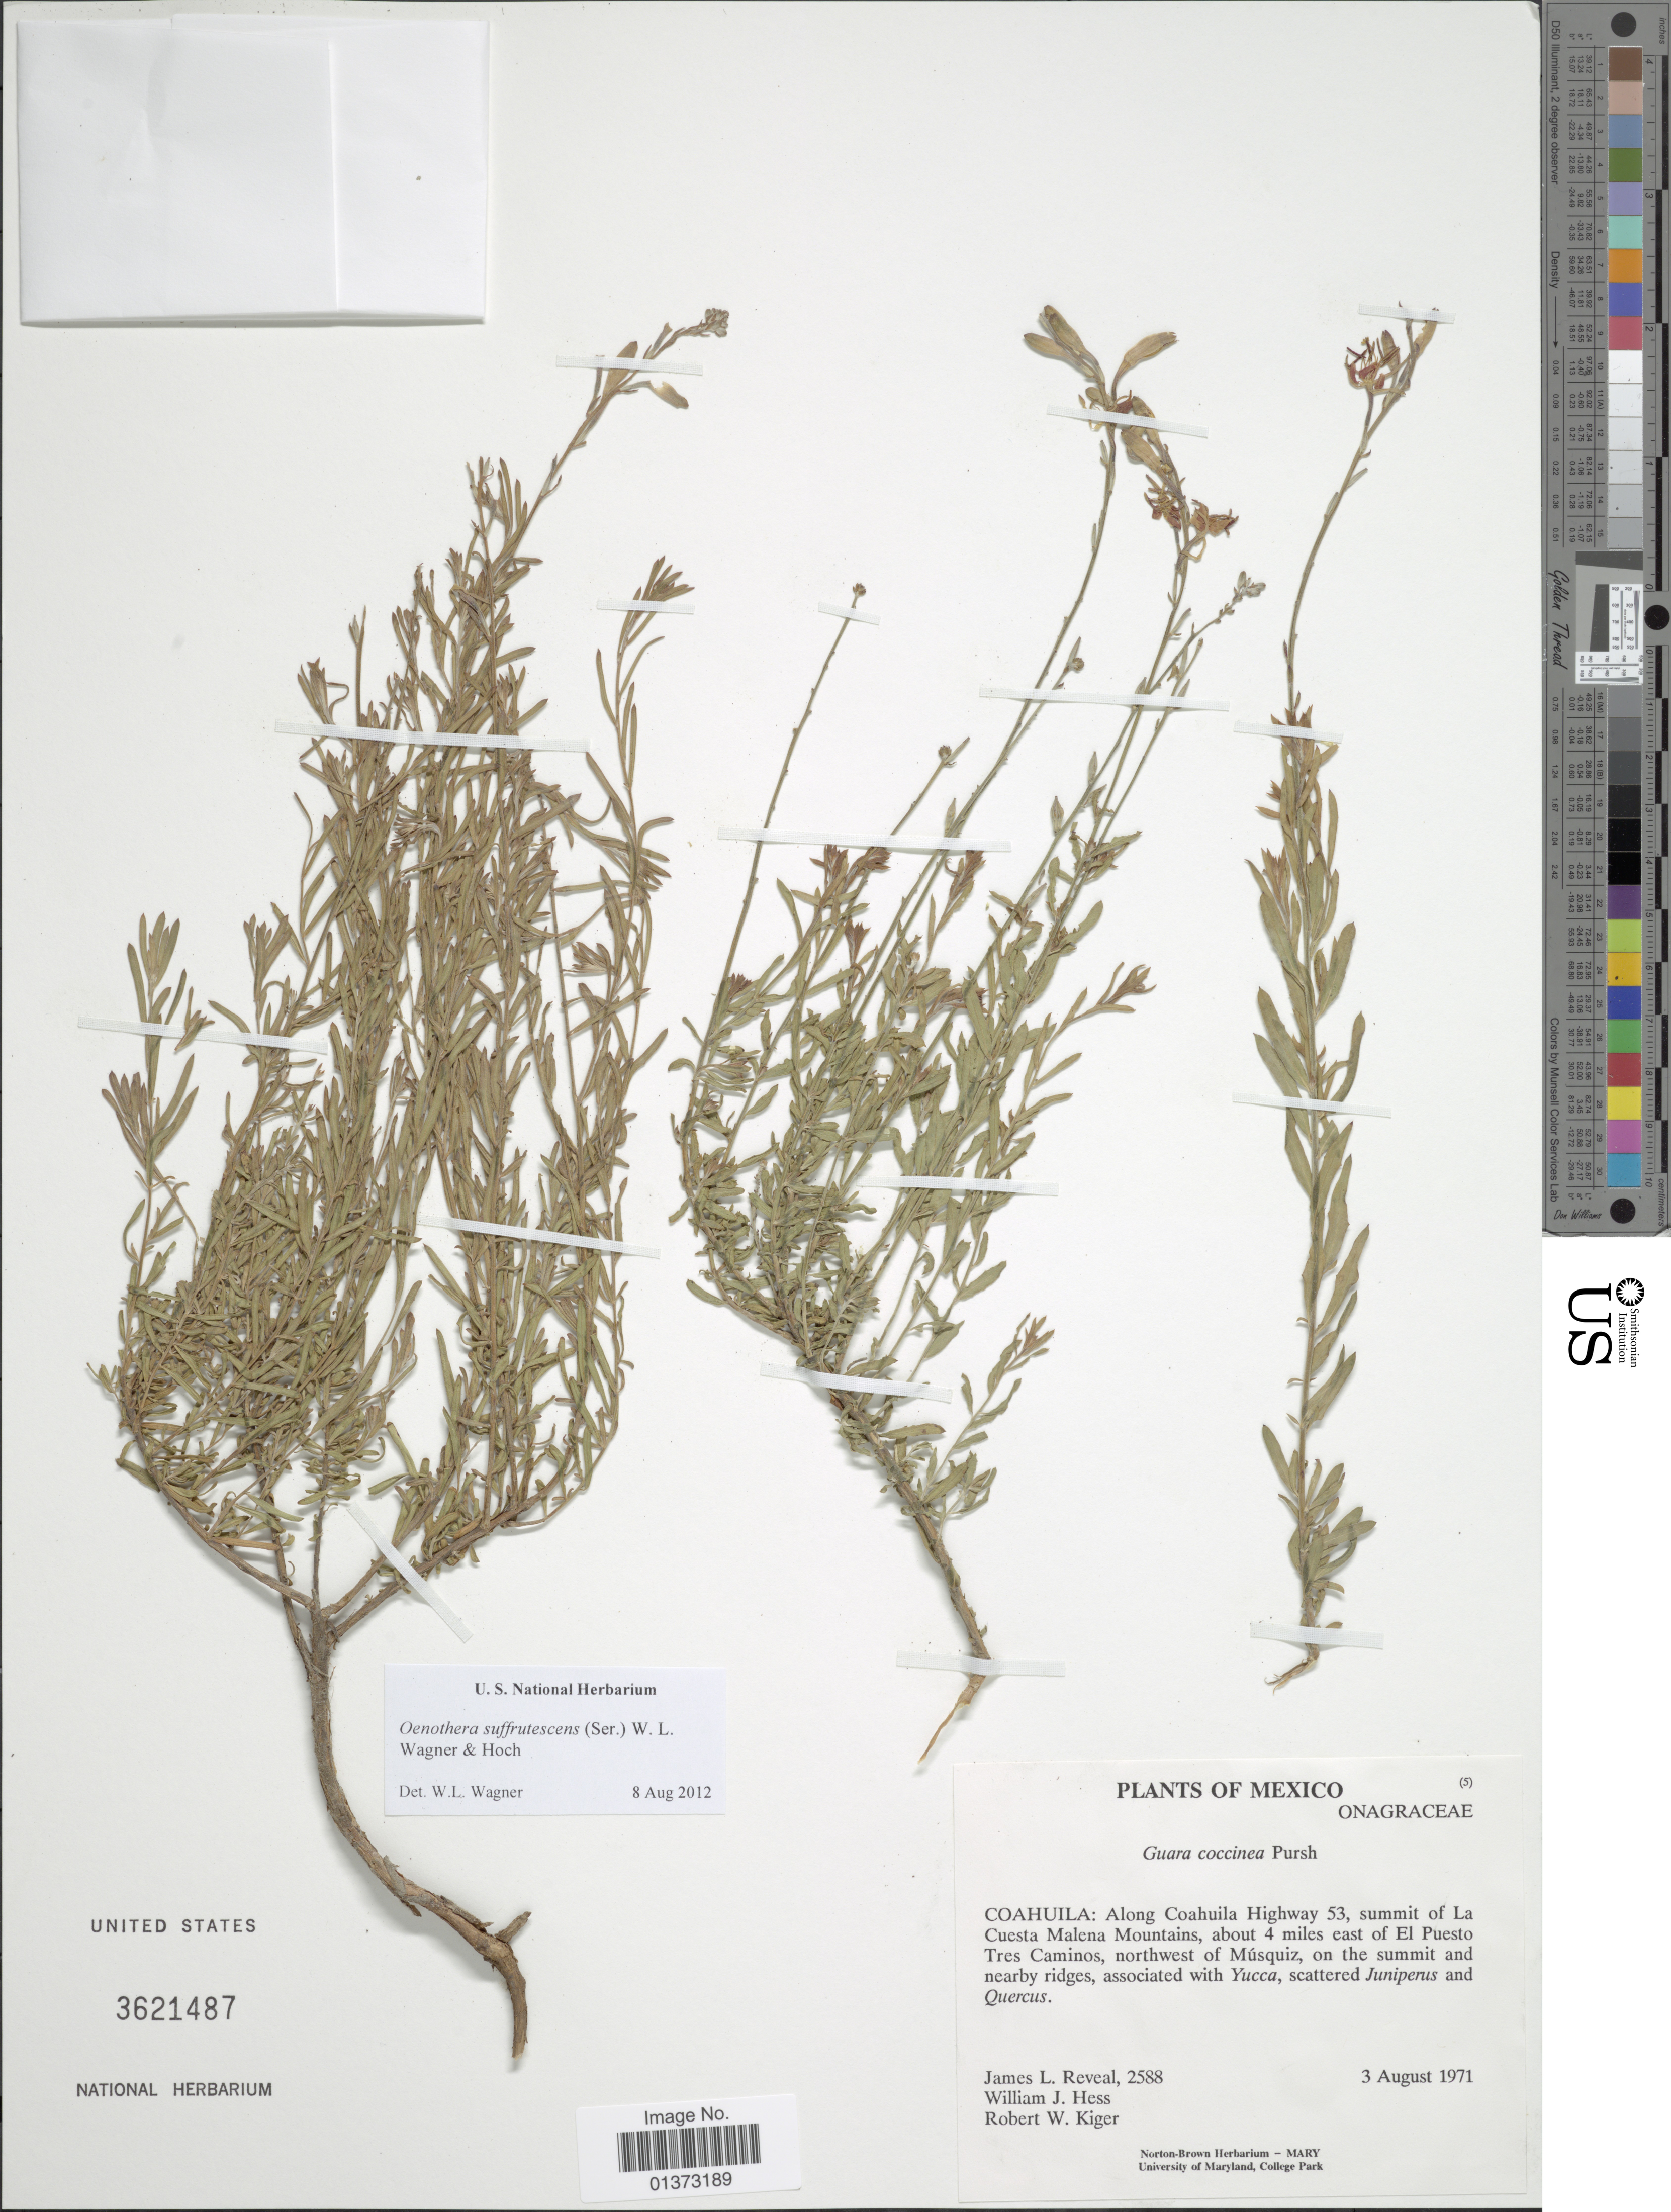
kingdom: Plantae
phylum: Tracheophyta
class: Magnoliopsida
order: Myrtales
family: Onagraceae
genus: Oenothera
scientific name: Oenothera suffrutescens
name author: (Ser.) W.L. Wagner & Hoch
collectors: J. L. Reveal, W. Hess & R. Kiger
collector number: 2588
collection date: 1971-08-03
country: Mexico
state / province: Coahuila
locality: Along Highway 53, summit of La Cuesta Malena Mountains, about 4 miles east of El Puesto Tres Caminos, northwest of Músquiz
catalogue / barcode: US 3621487